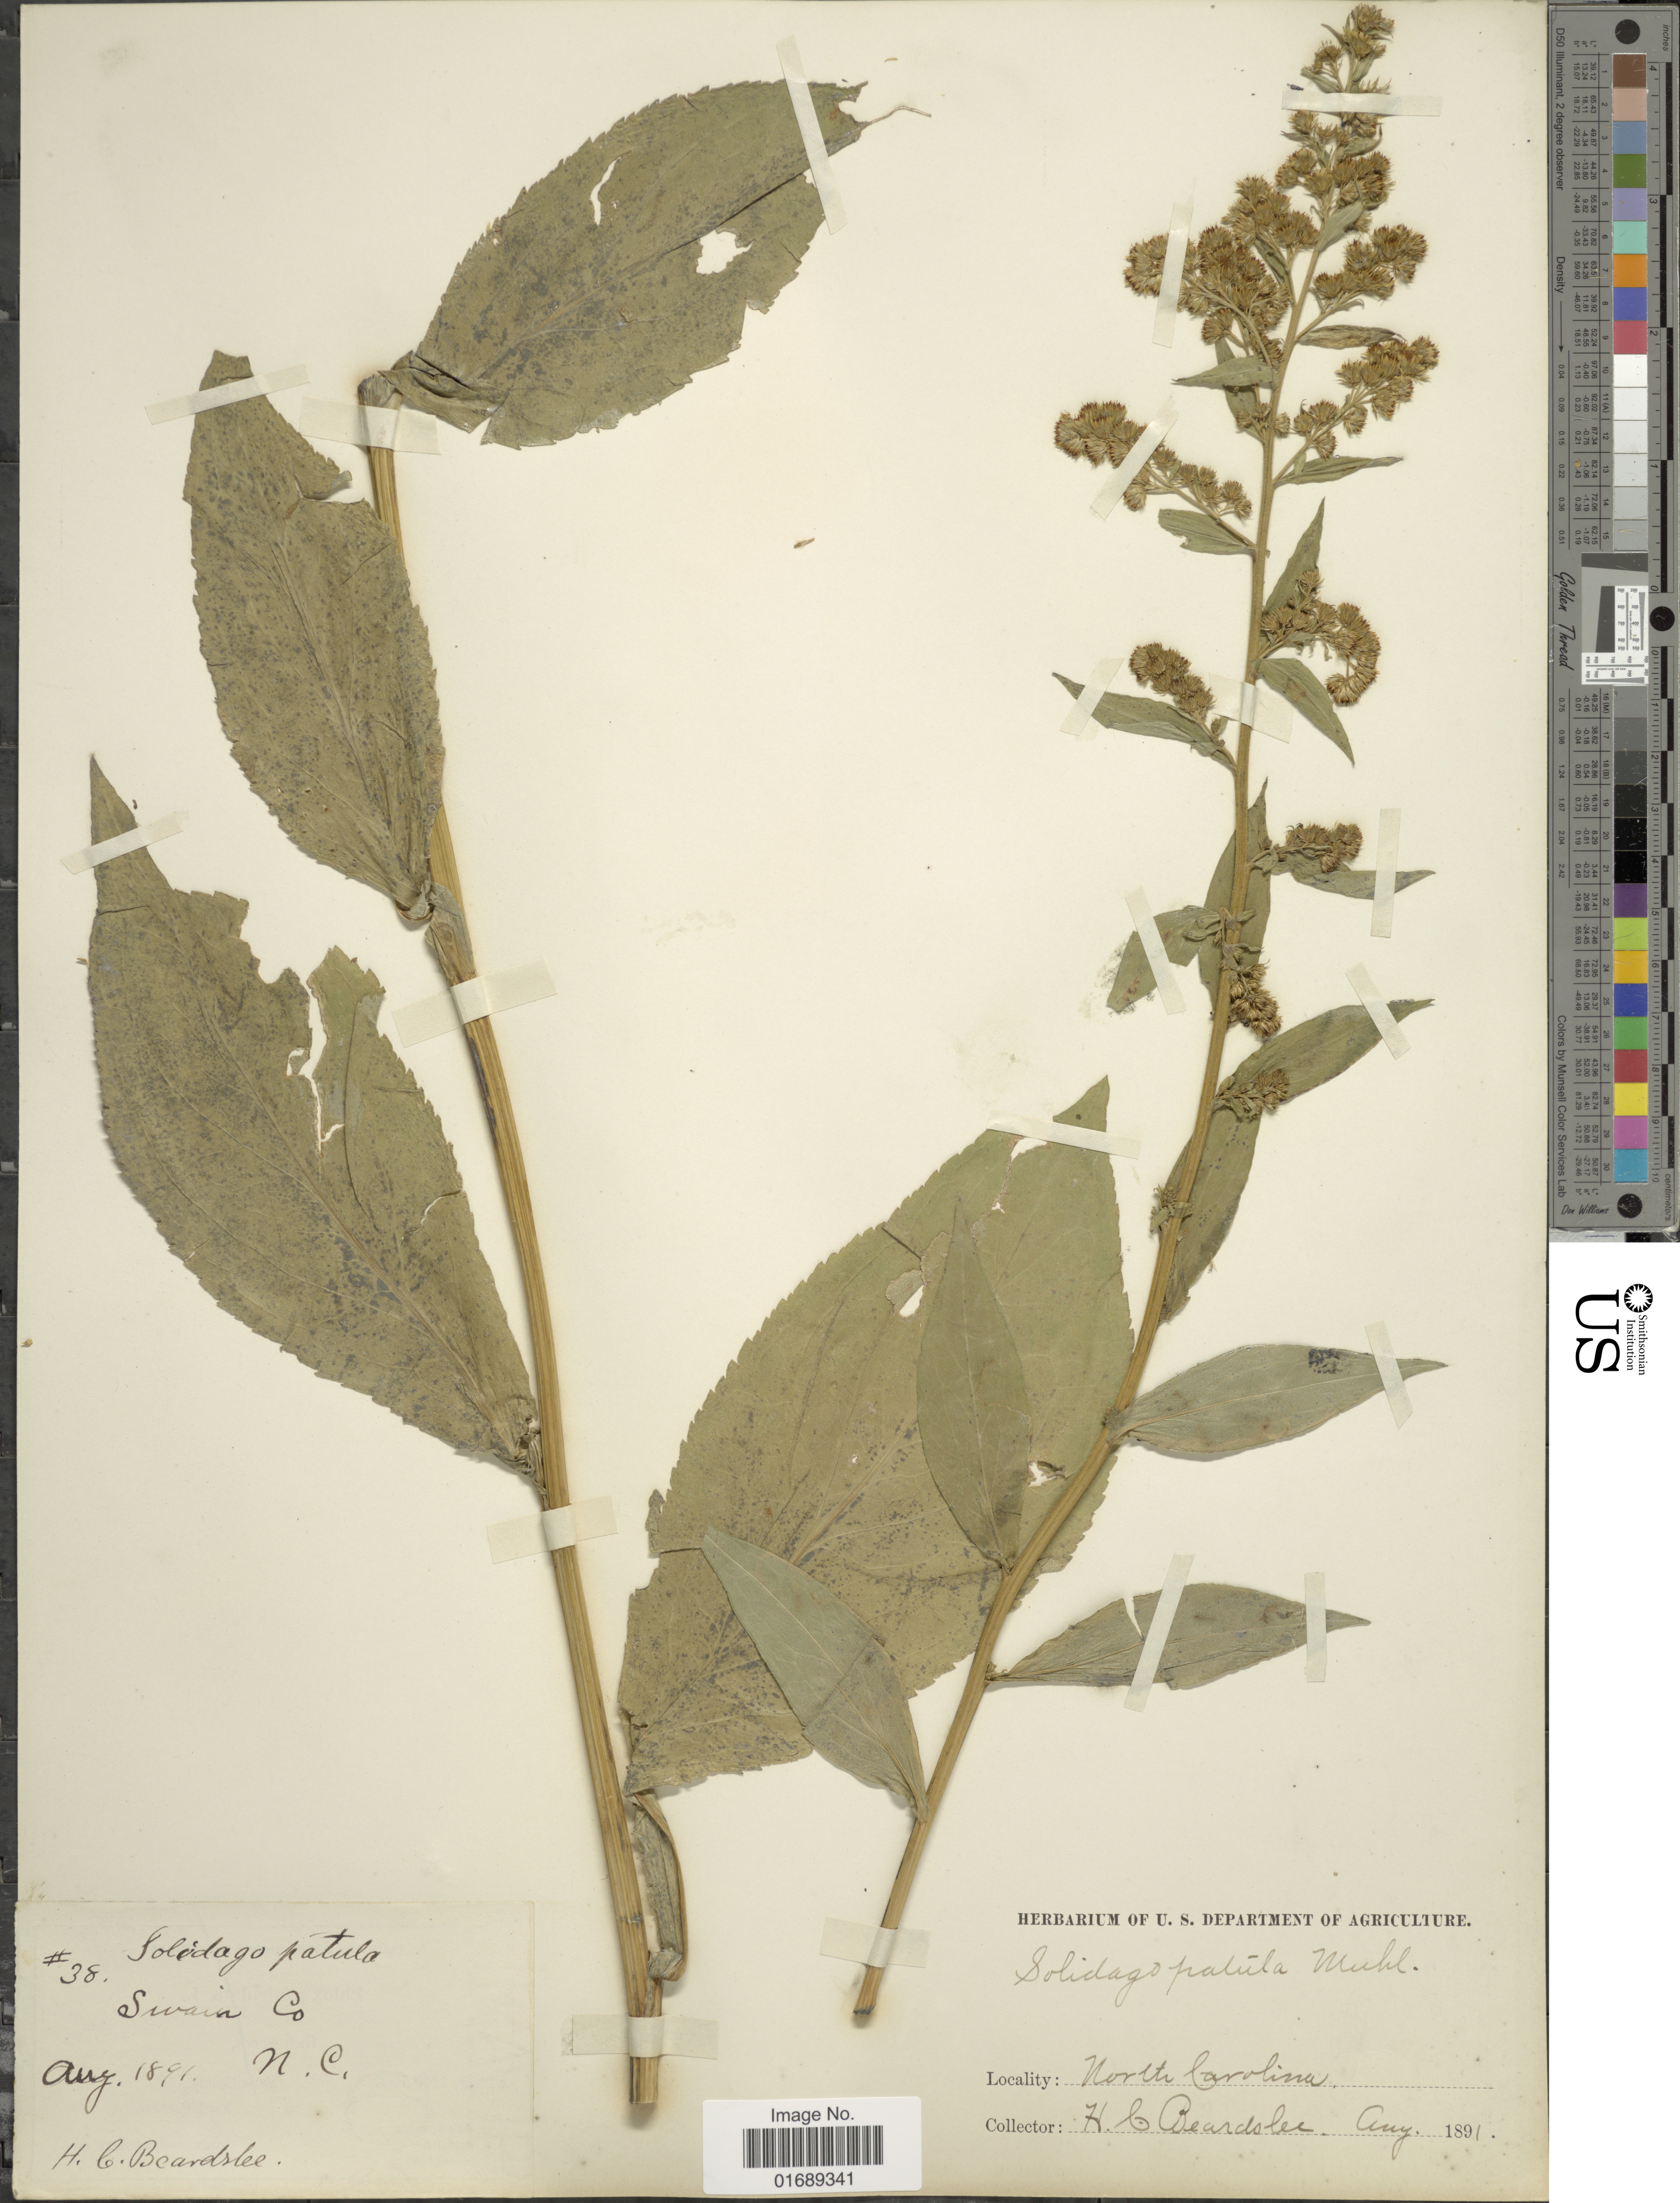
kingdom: Plantae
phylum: Tracheophyta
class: Magnoliopsida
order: Asterales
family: Asteraceae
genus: Solidago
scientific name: Solidago patula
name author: Muhl. ex Willd.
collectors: H. Beardslee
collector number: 38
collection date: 1891-08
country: United States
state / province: North Carolina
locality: Swain Co